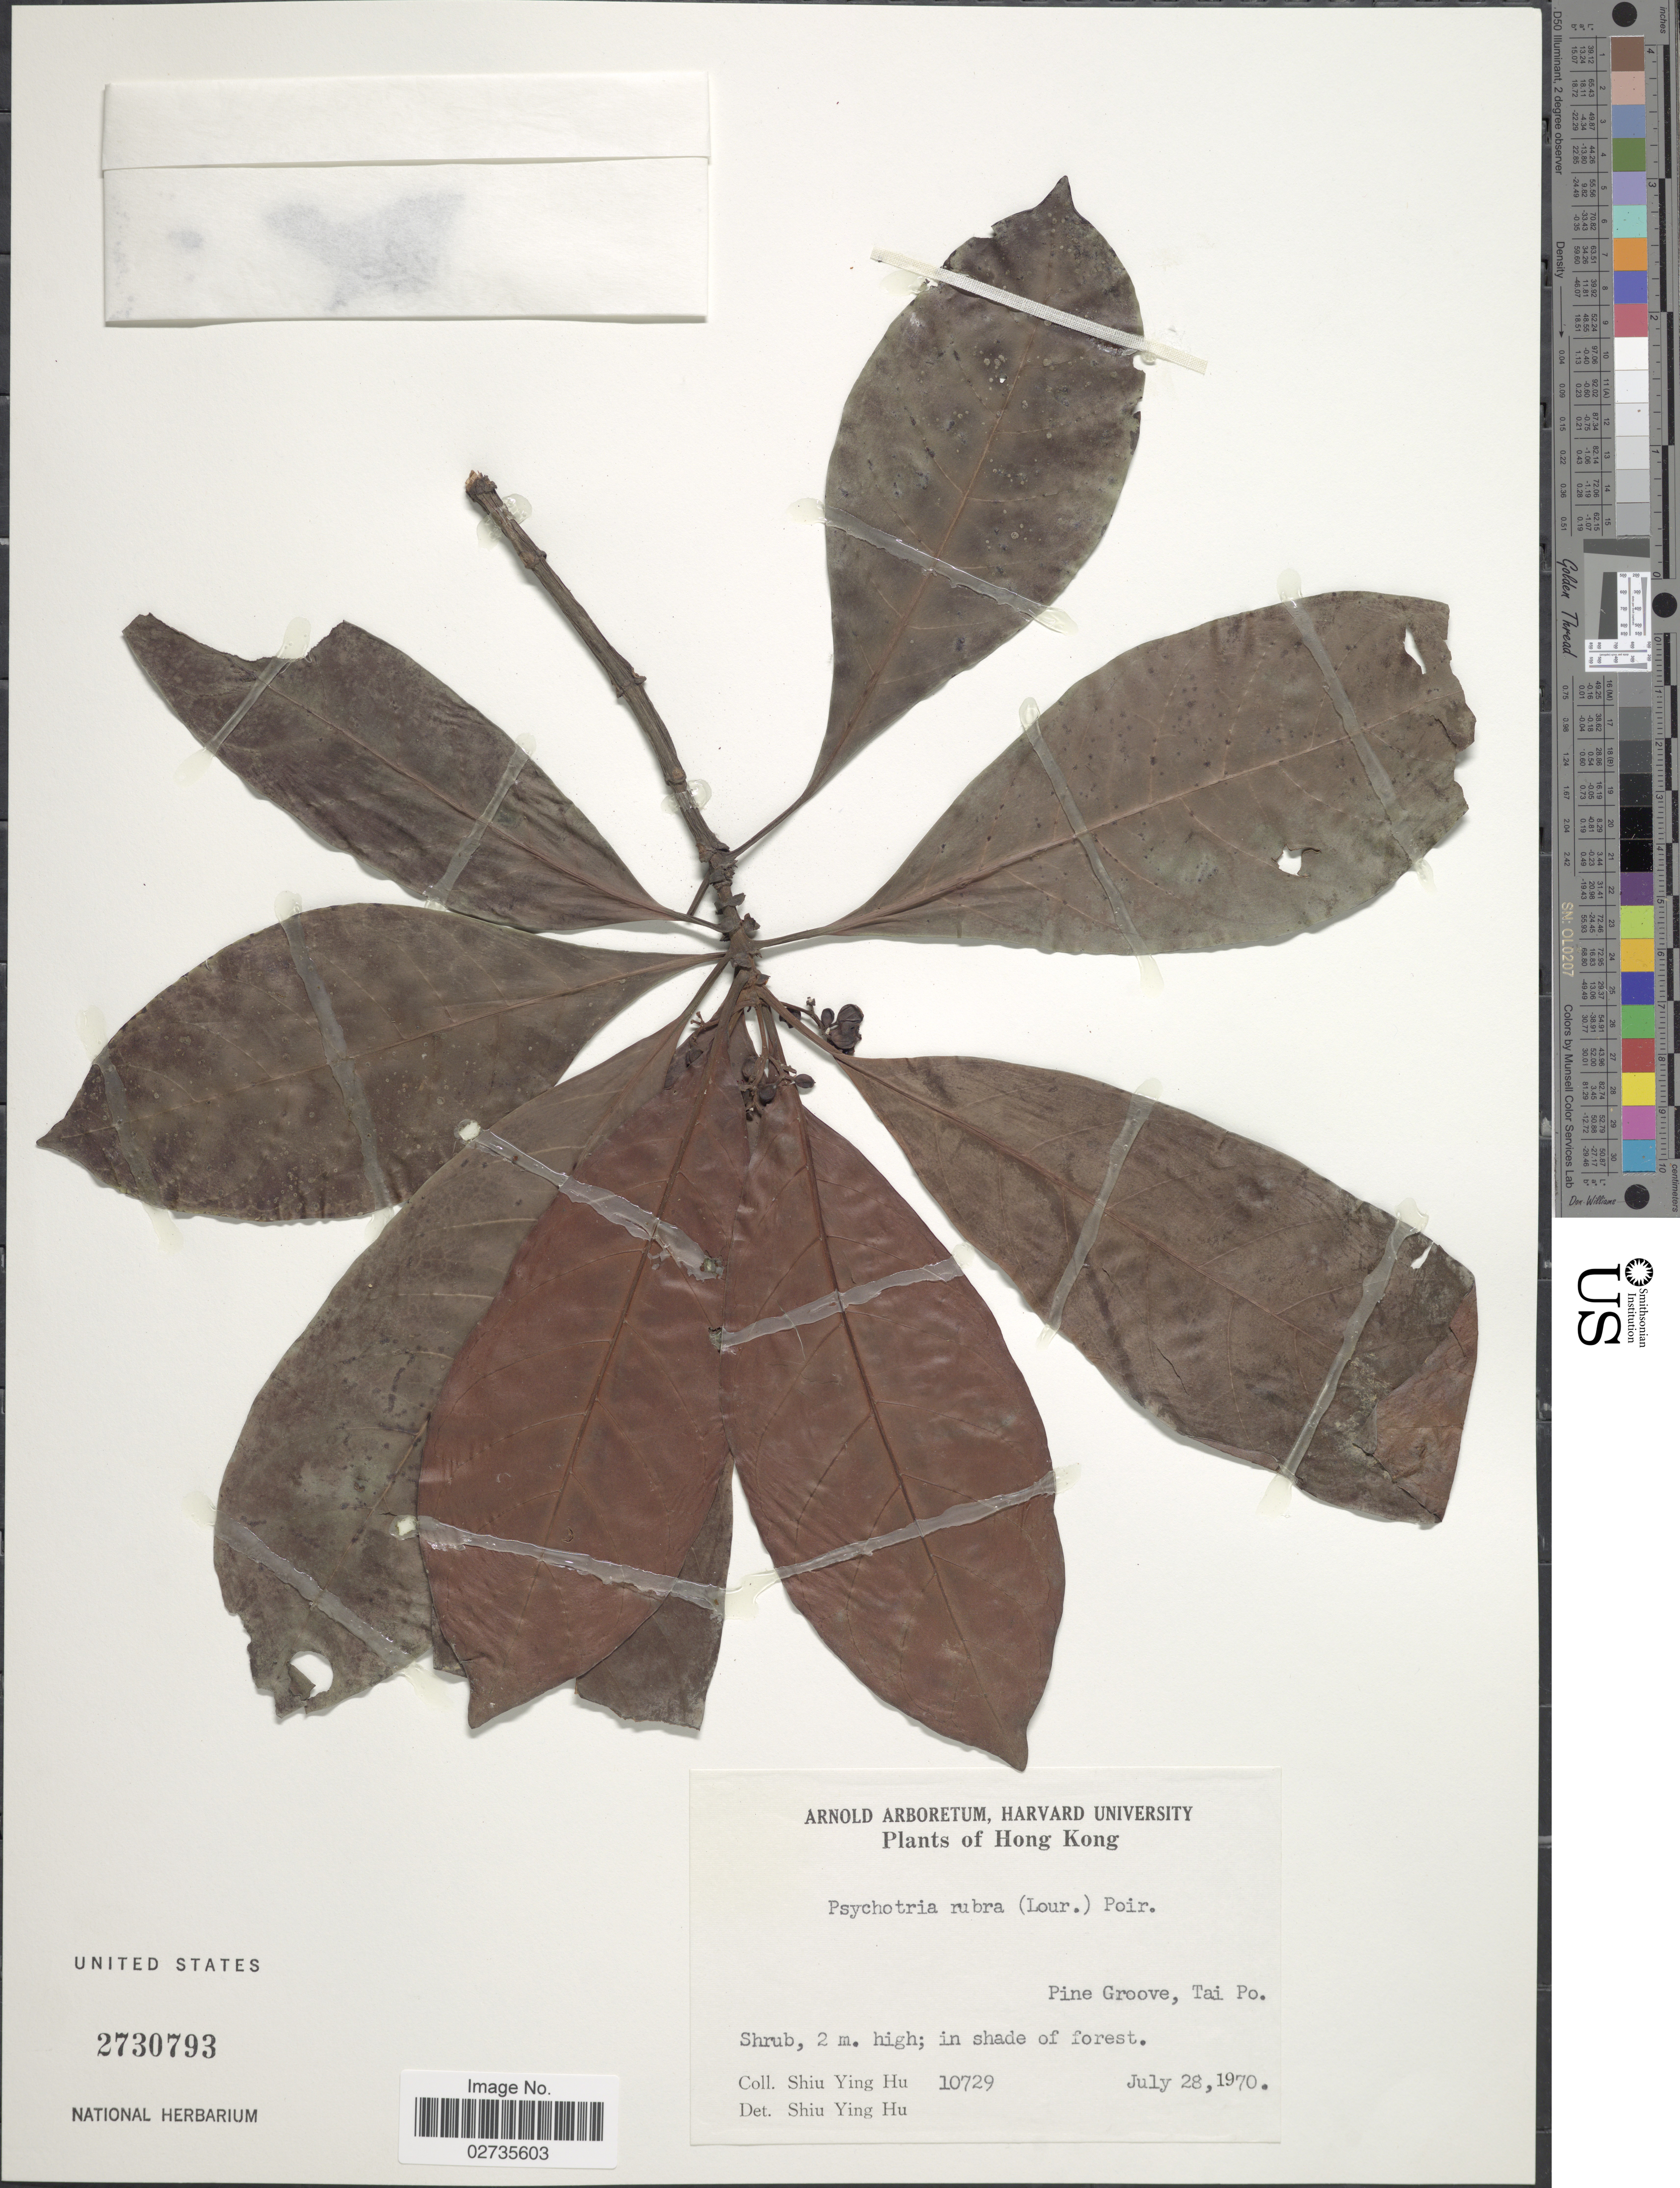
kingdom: Plantae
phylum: Tracheophyta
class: Magnoliopsida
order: Gentianales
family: Rubiaceae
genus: Psychotria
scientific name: Psychotria rubra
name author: (Lour.) Poir.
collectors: S. Y. Hu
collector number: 10729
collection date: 1970-07-28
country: China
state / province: Hong Kong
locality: Pine Groove, Tai Po; in shade of forest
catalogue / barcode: US 2730793